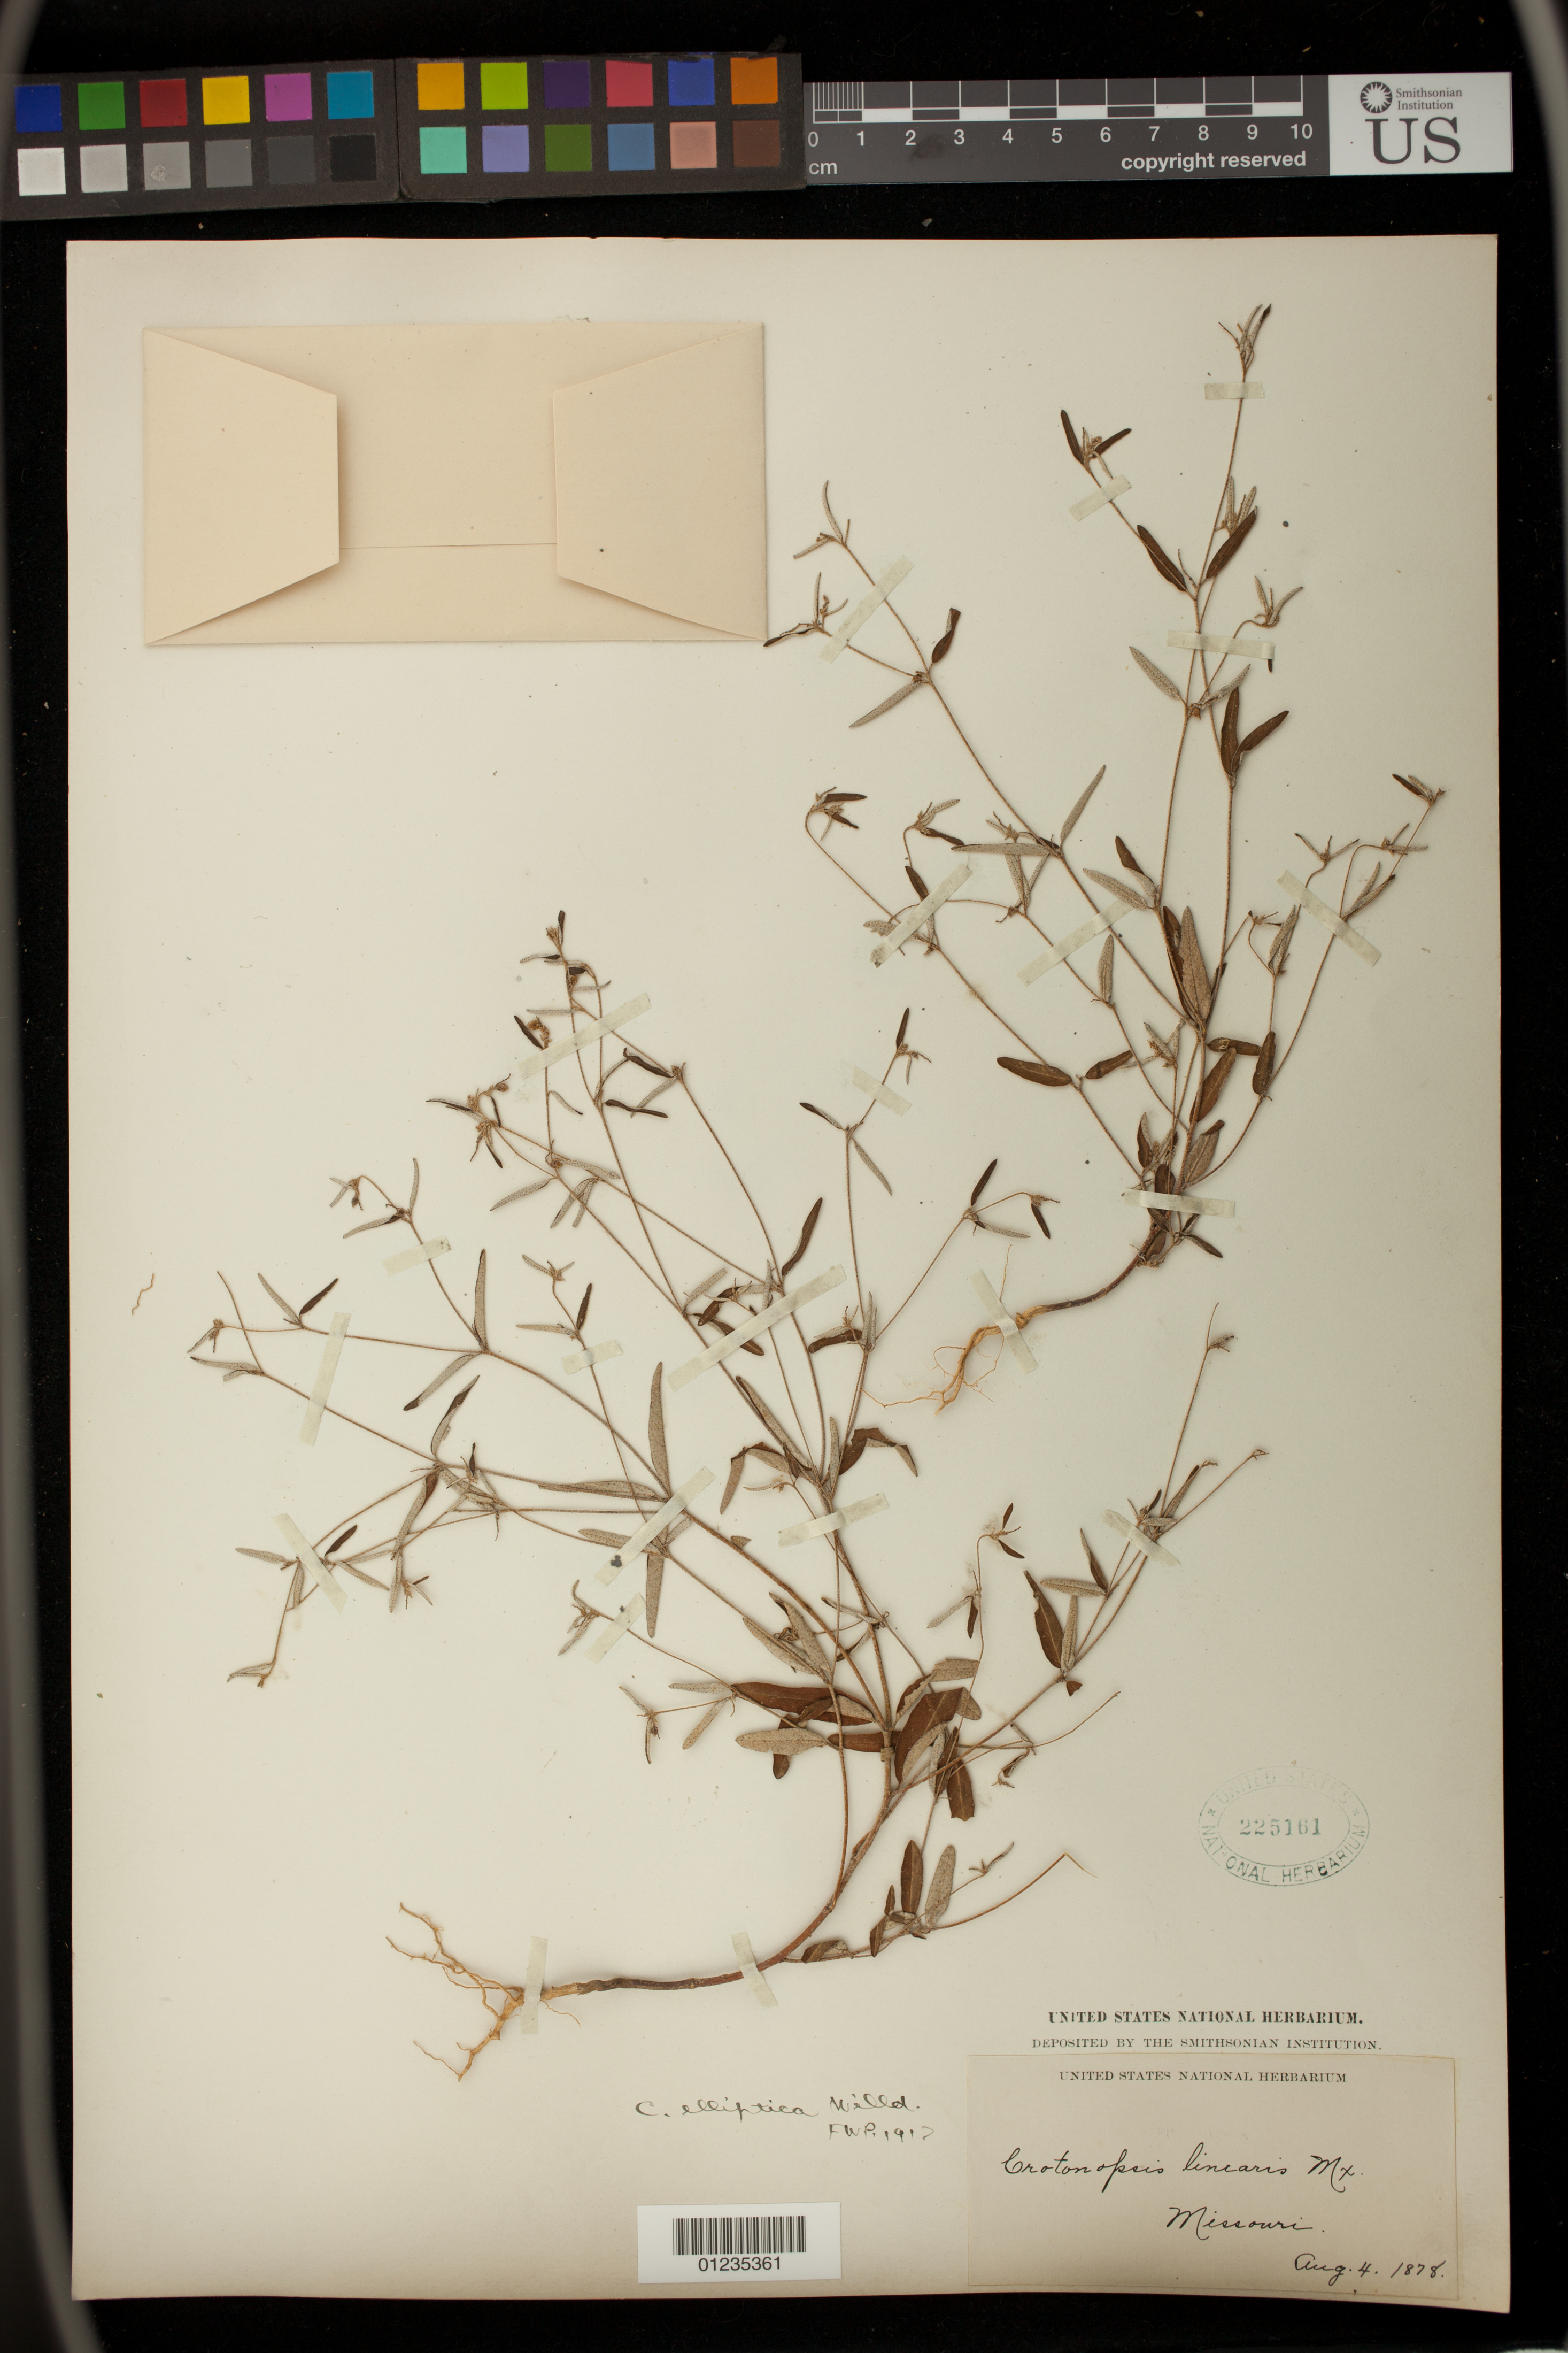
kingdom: Plantae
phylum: Tracheophyta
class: Magnoliopsida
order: Malpighiales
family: Euphorbiaceae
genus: Crotonopsis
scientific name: Crotonopsis elliptica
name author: Willd.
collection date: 1878-08-04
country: United States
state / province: Missouri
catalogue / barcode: US 225161